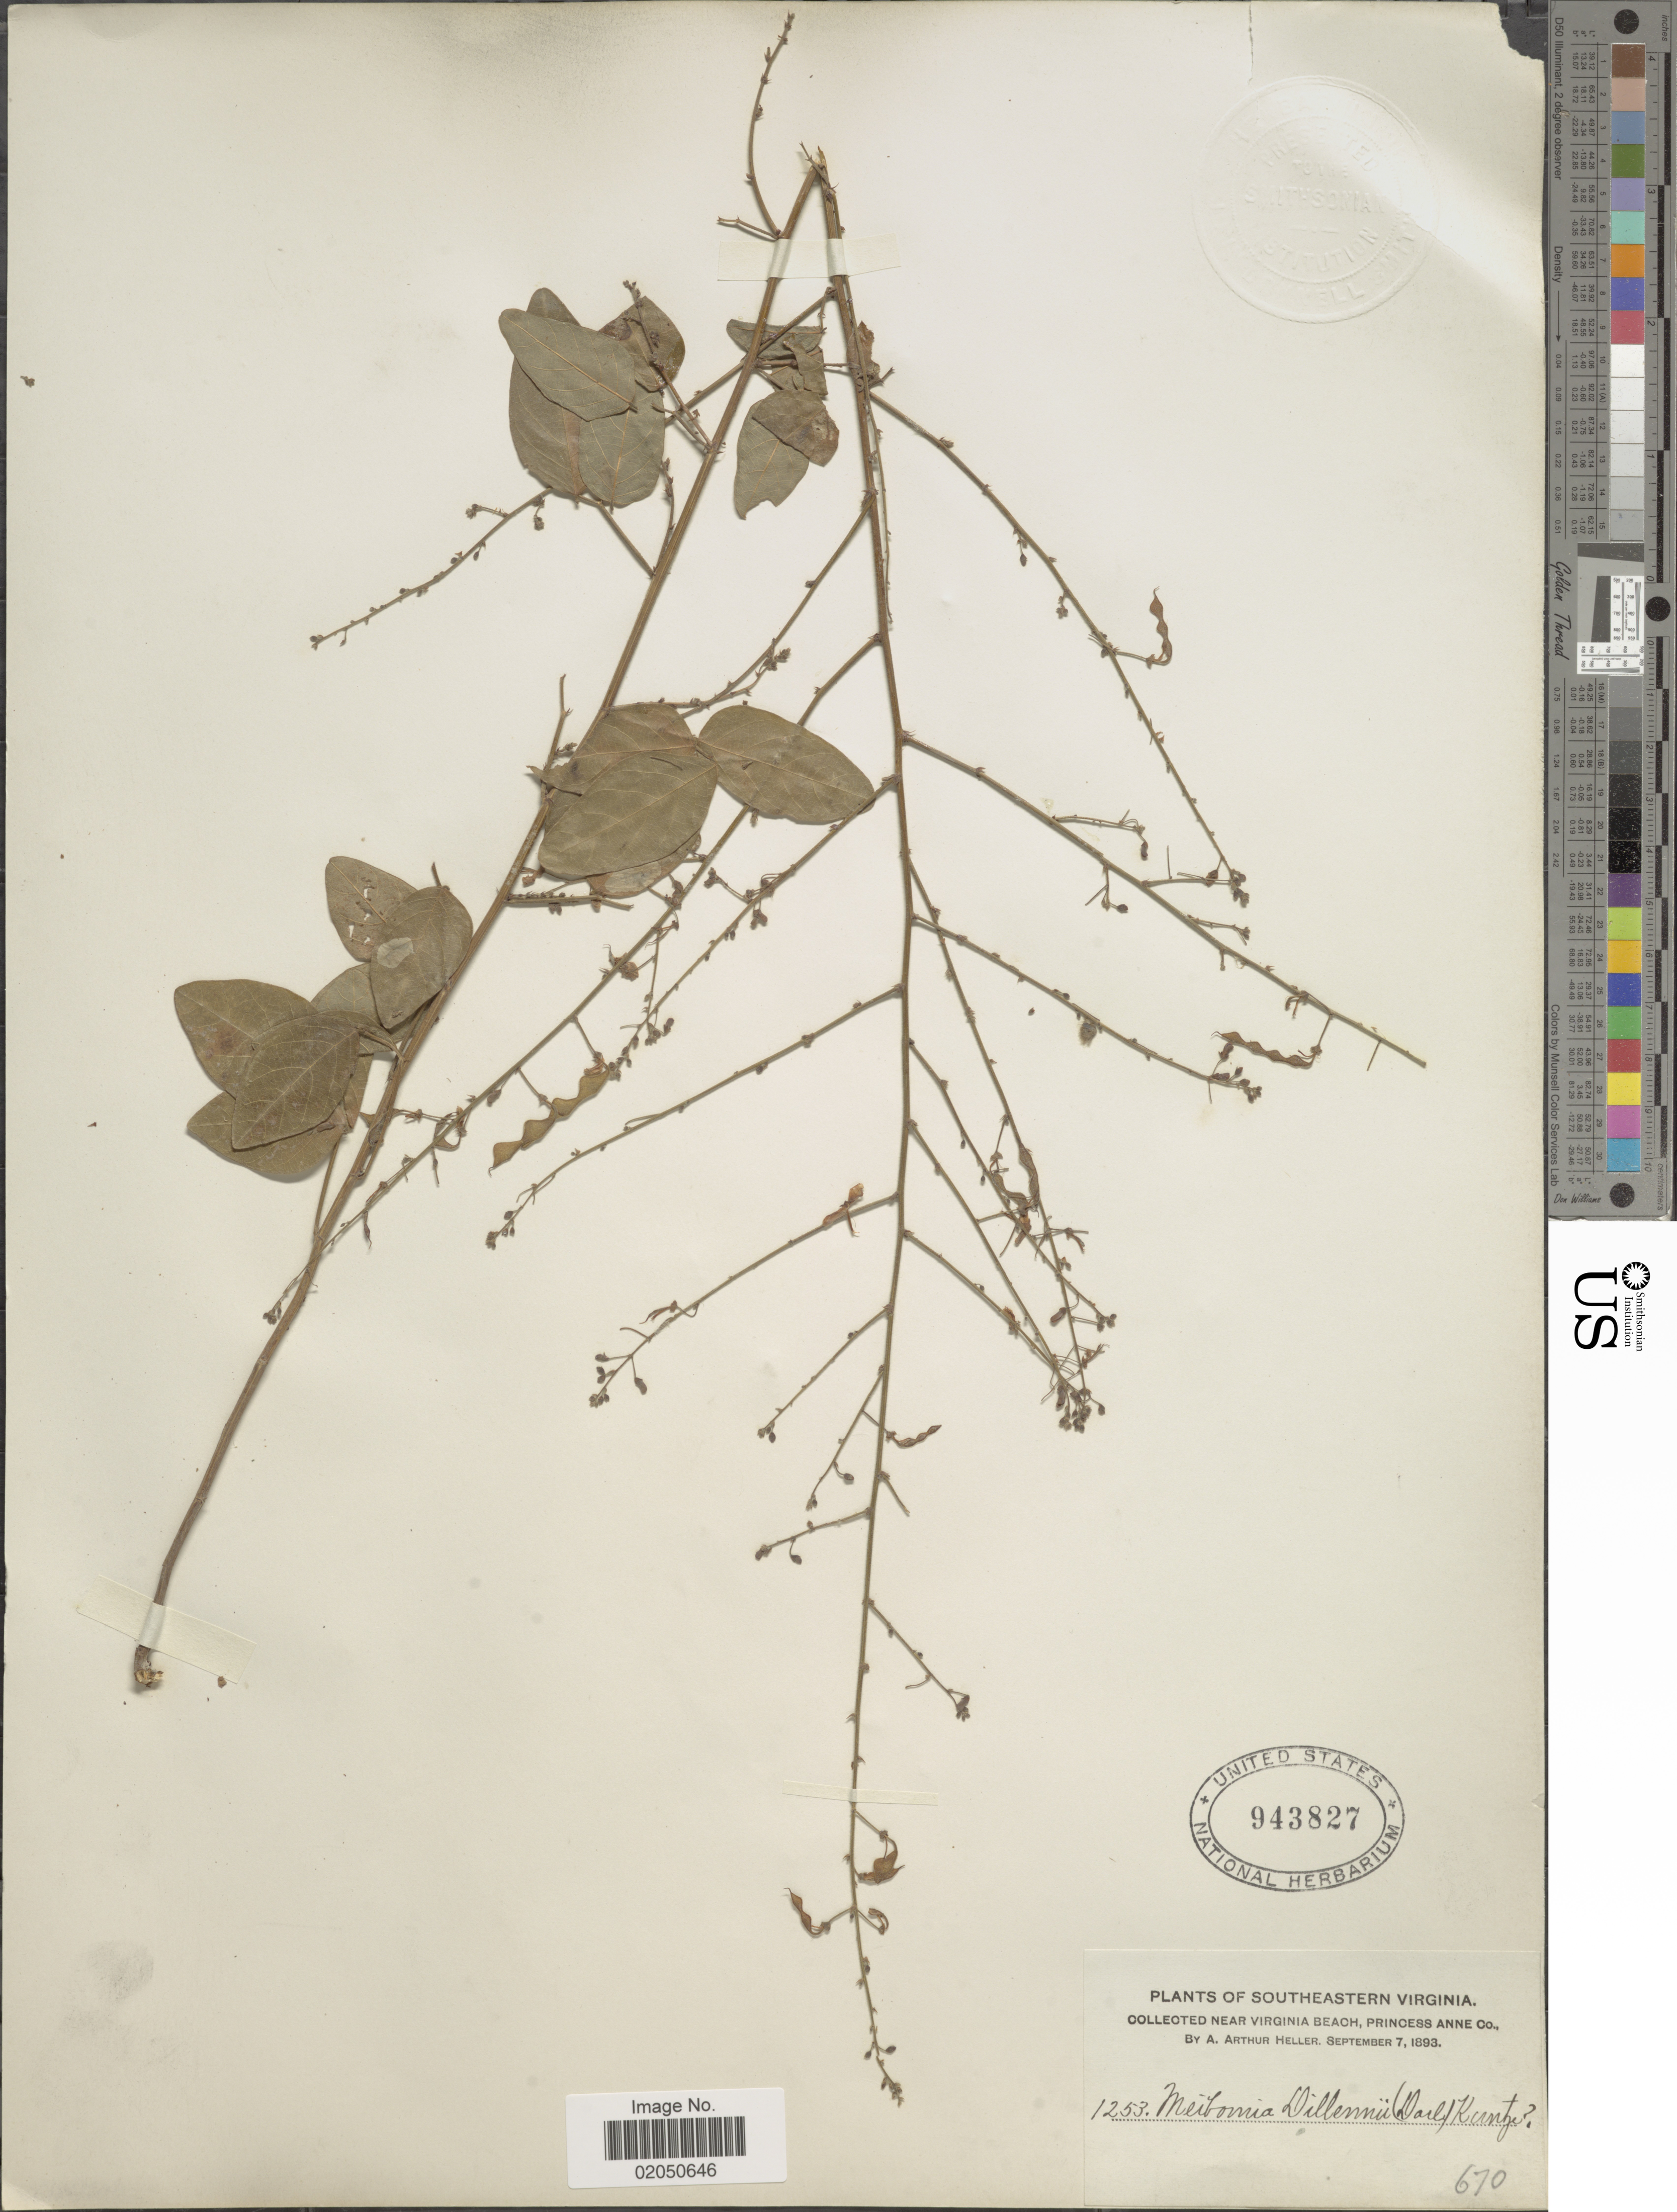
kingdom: Plantae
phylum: Tracheophyta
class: Magnoliopsida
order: Fabales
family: Fabaceae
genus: Desmodium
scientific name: Desmodium glabellum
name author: (Michx.) DC.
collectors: A. A. Heller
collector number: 1253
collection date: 1893-09-07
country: United States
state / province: Virginia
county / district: City of Virginia Beach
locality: Southeastern Virginia, near Virginia Beach, Princess Anne (=historic county name) County.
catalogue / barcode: US 943827